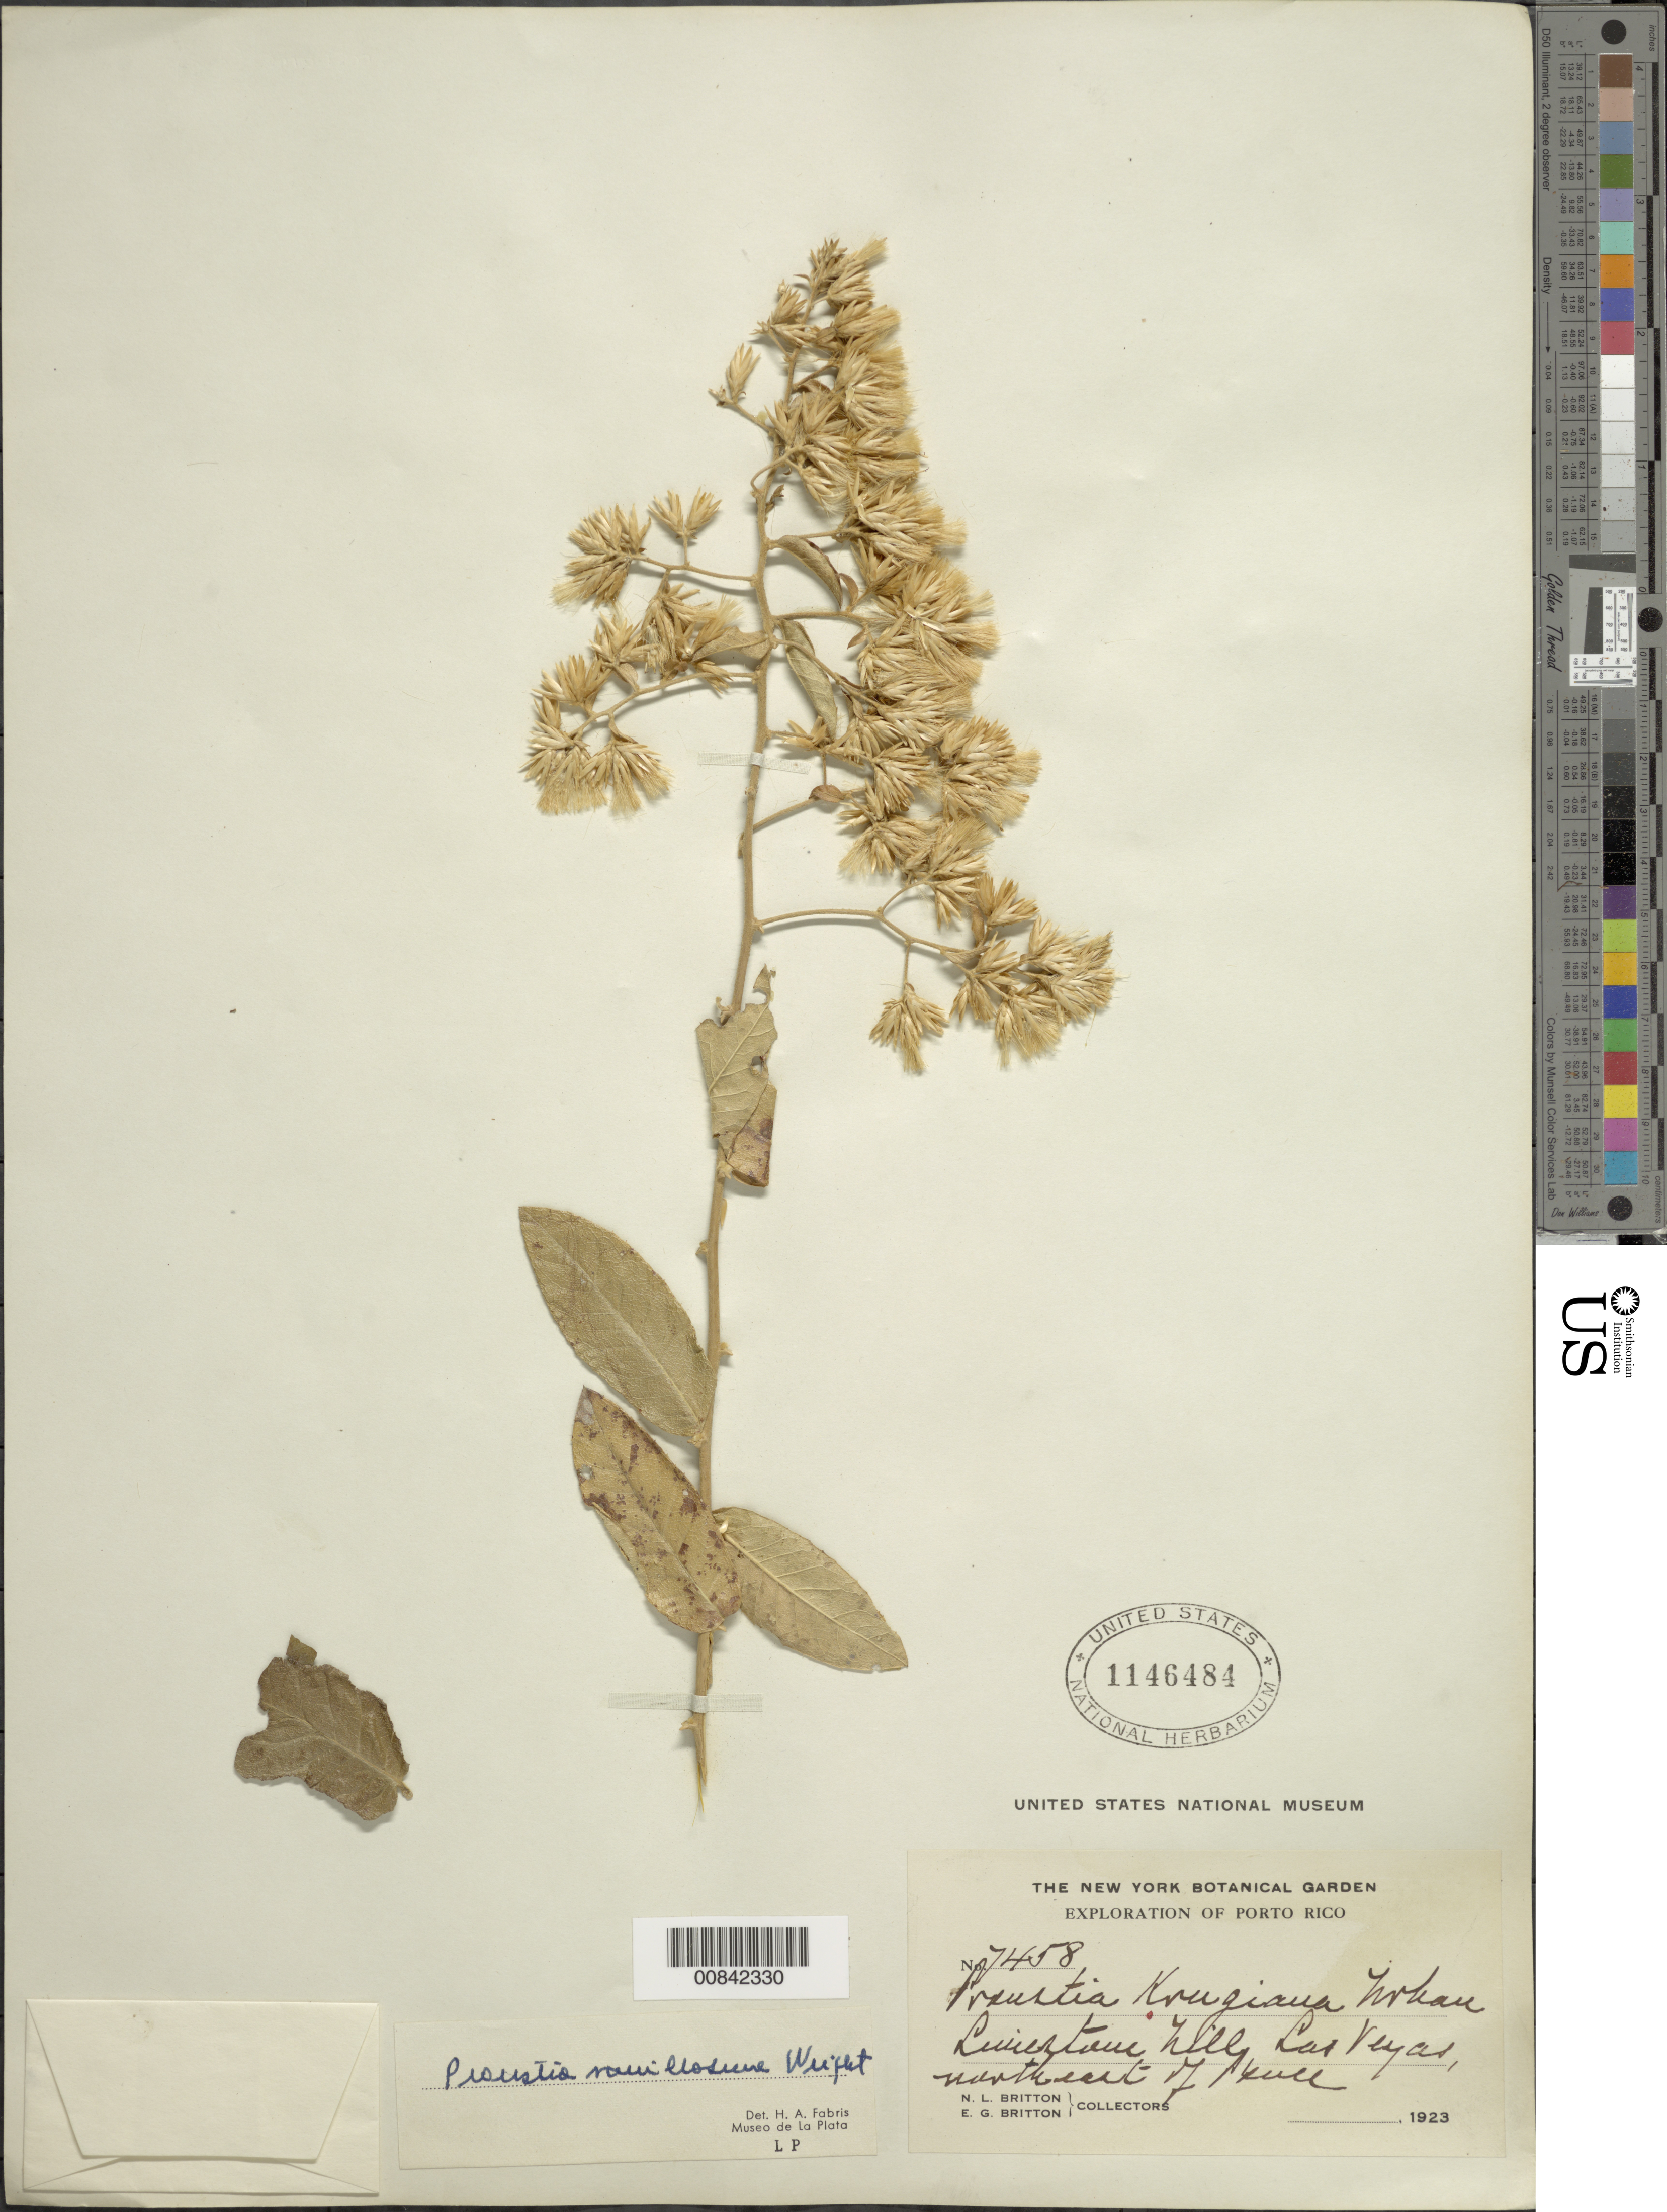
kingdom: Plantae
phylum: Tracheophyta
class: Magnoliopsida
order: Asterales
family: Asteraceae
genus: Berylsimpsonia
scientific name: Berylsimpsonia vanillosma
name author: (C. Wright) B.L. Turner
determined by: Fabris, H. A.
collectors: N. Britton & E. G. Britton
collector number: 7458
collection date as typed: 1923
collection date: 1923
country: Puerto Rico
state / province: Cataño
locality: Luistown Hills, Las Vegas, NW of Pleuce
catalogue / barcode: US 1146484